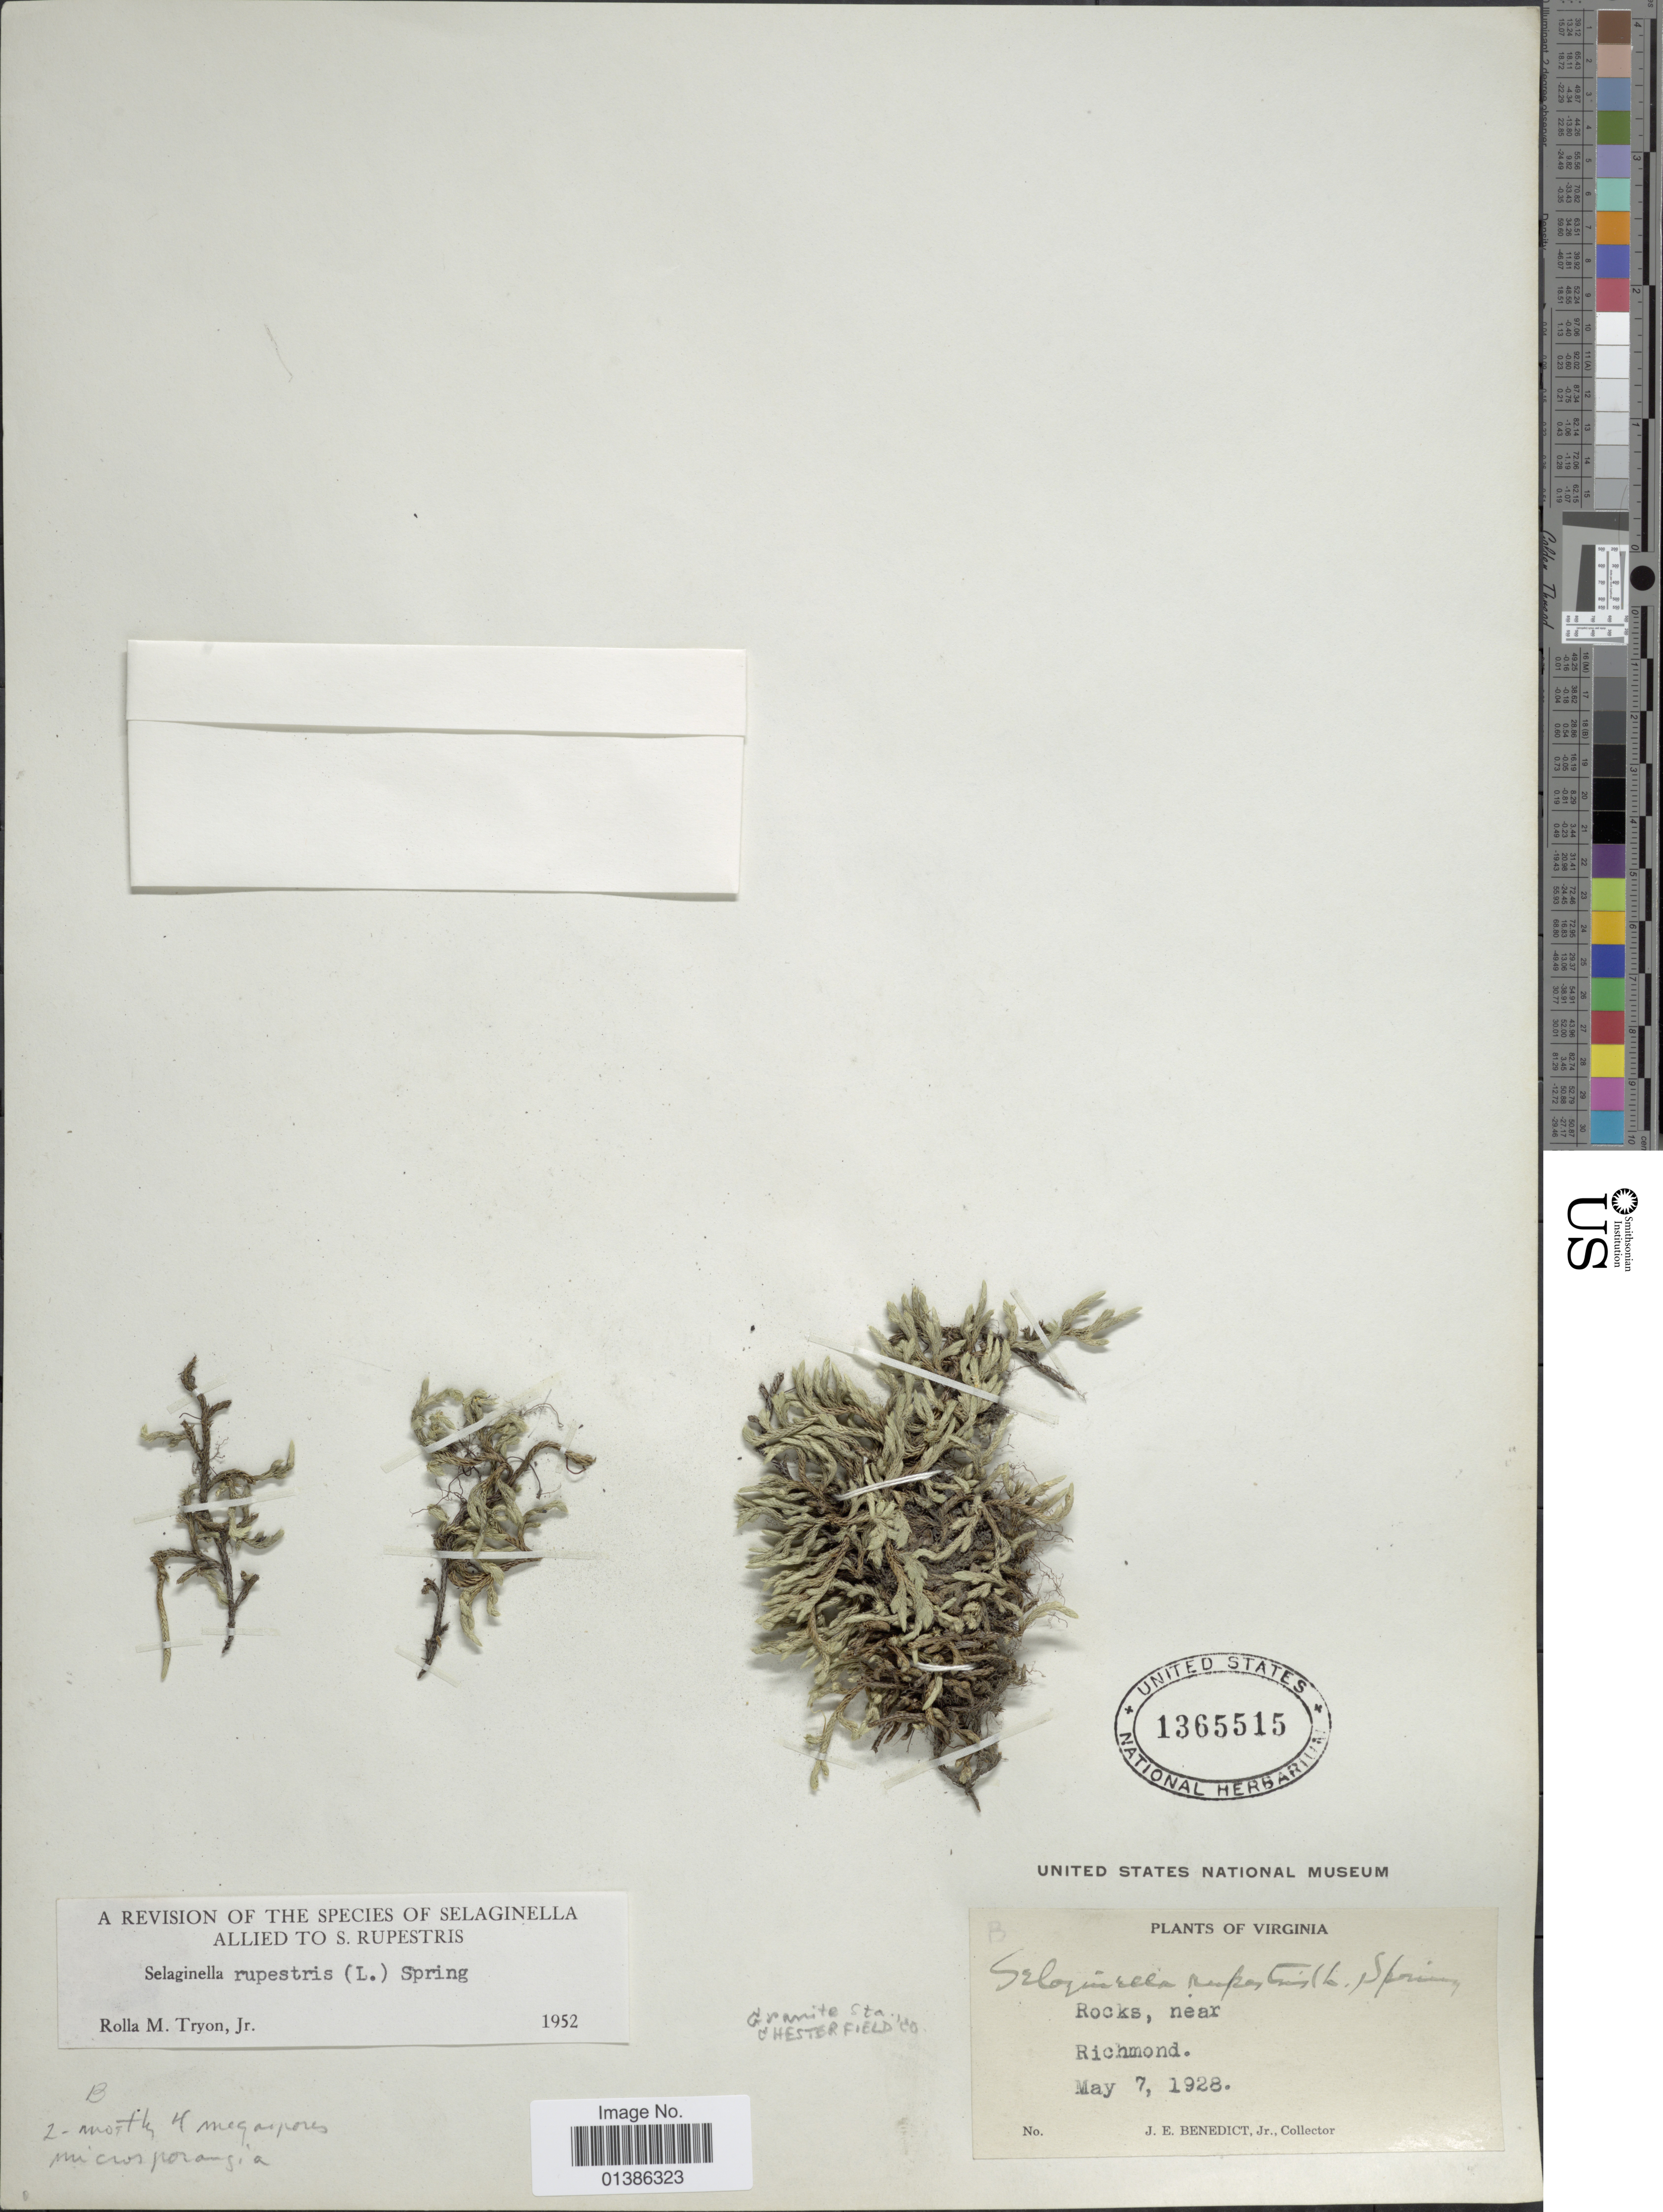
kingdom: Plantae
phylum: Tracheophyta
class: Lycopodiopsida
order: Selaginellales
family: Selaginellaceae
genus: Selaginella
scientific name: Selaginella rupestris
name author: (L.) Spring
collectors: J. Benedict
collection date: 1928-05-07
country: United States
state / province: Virginia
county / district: Chesterfield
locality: Rocks, near Richmond. Granite Sta., Chesterfield Co.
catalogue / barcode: US 1365515